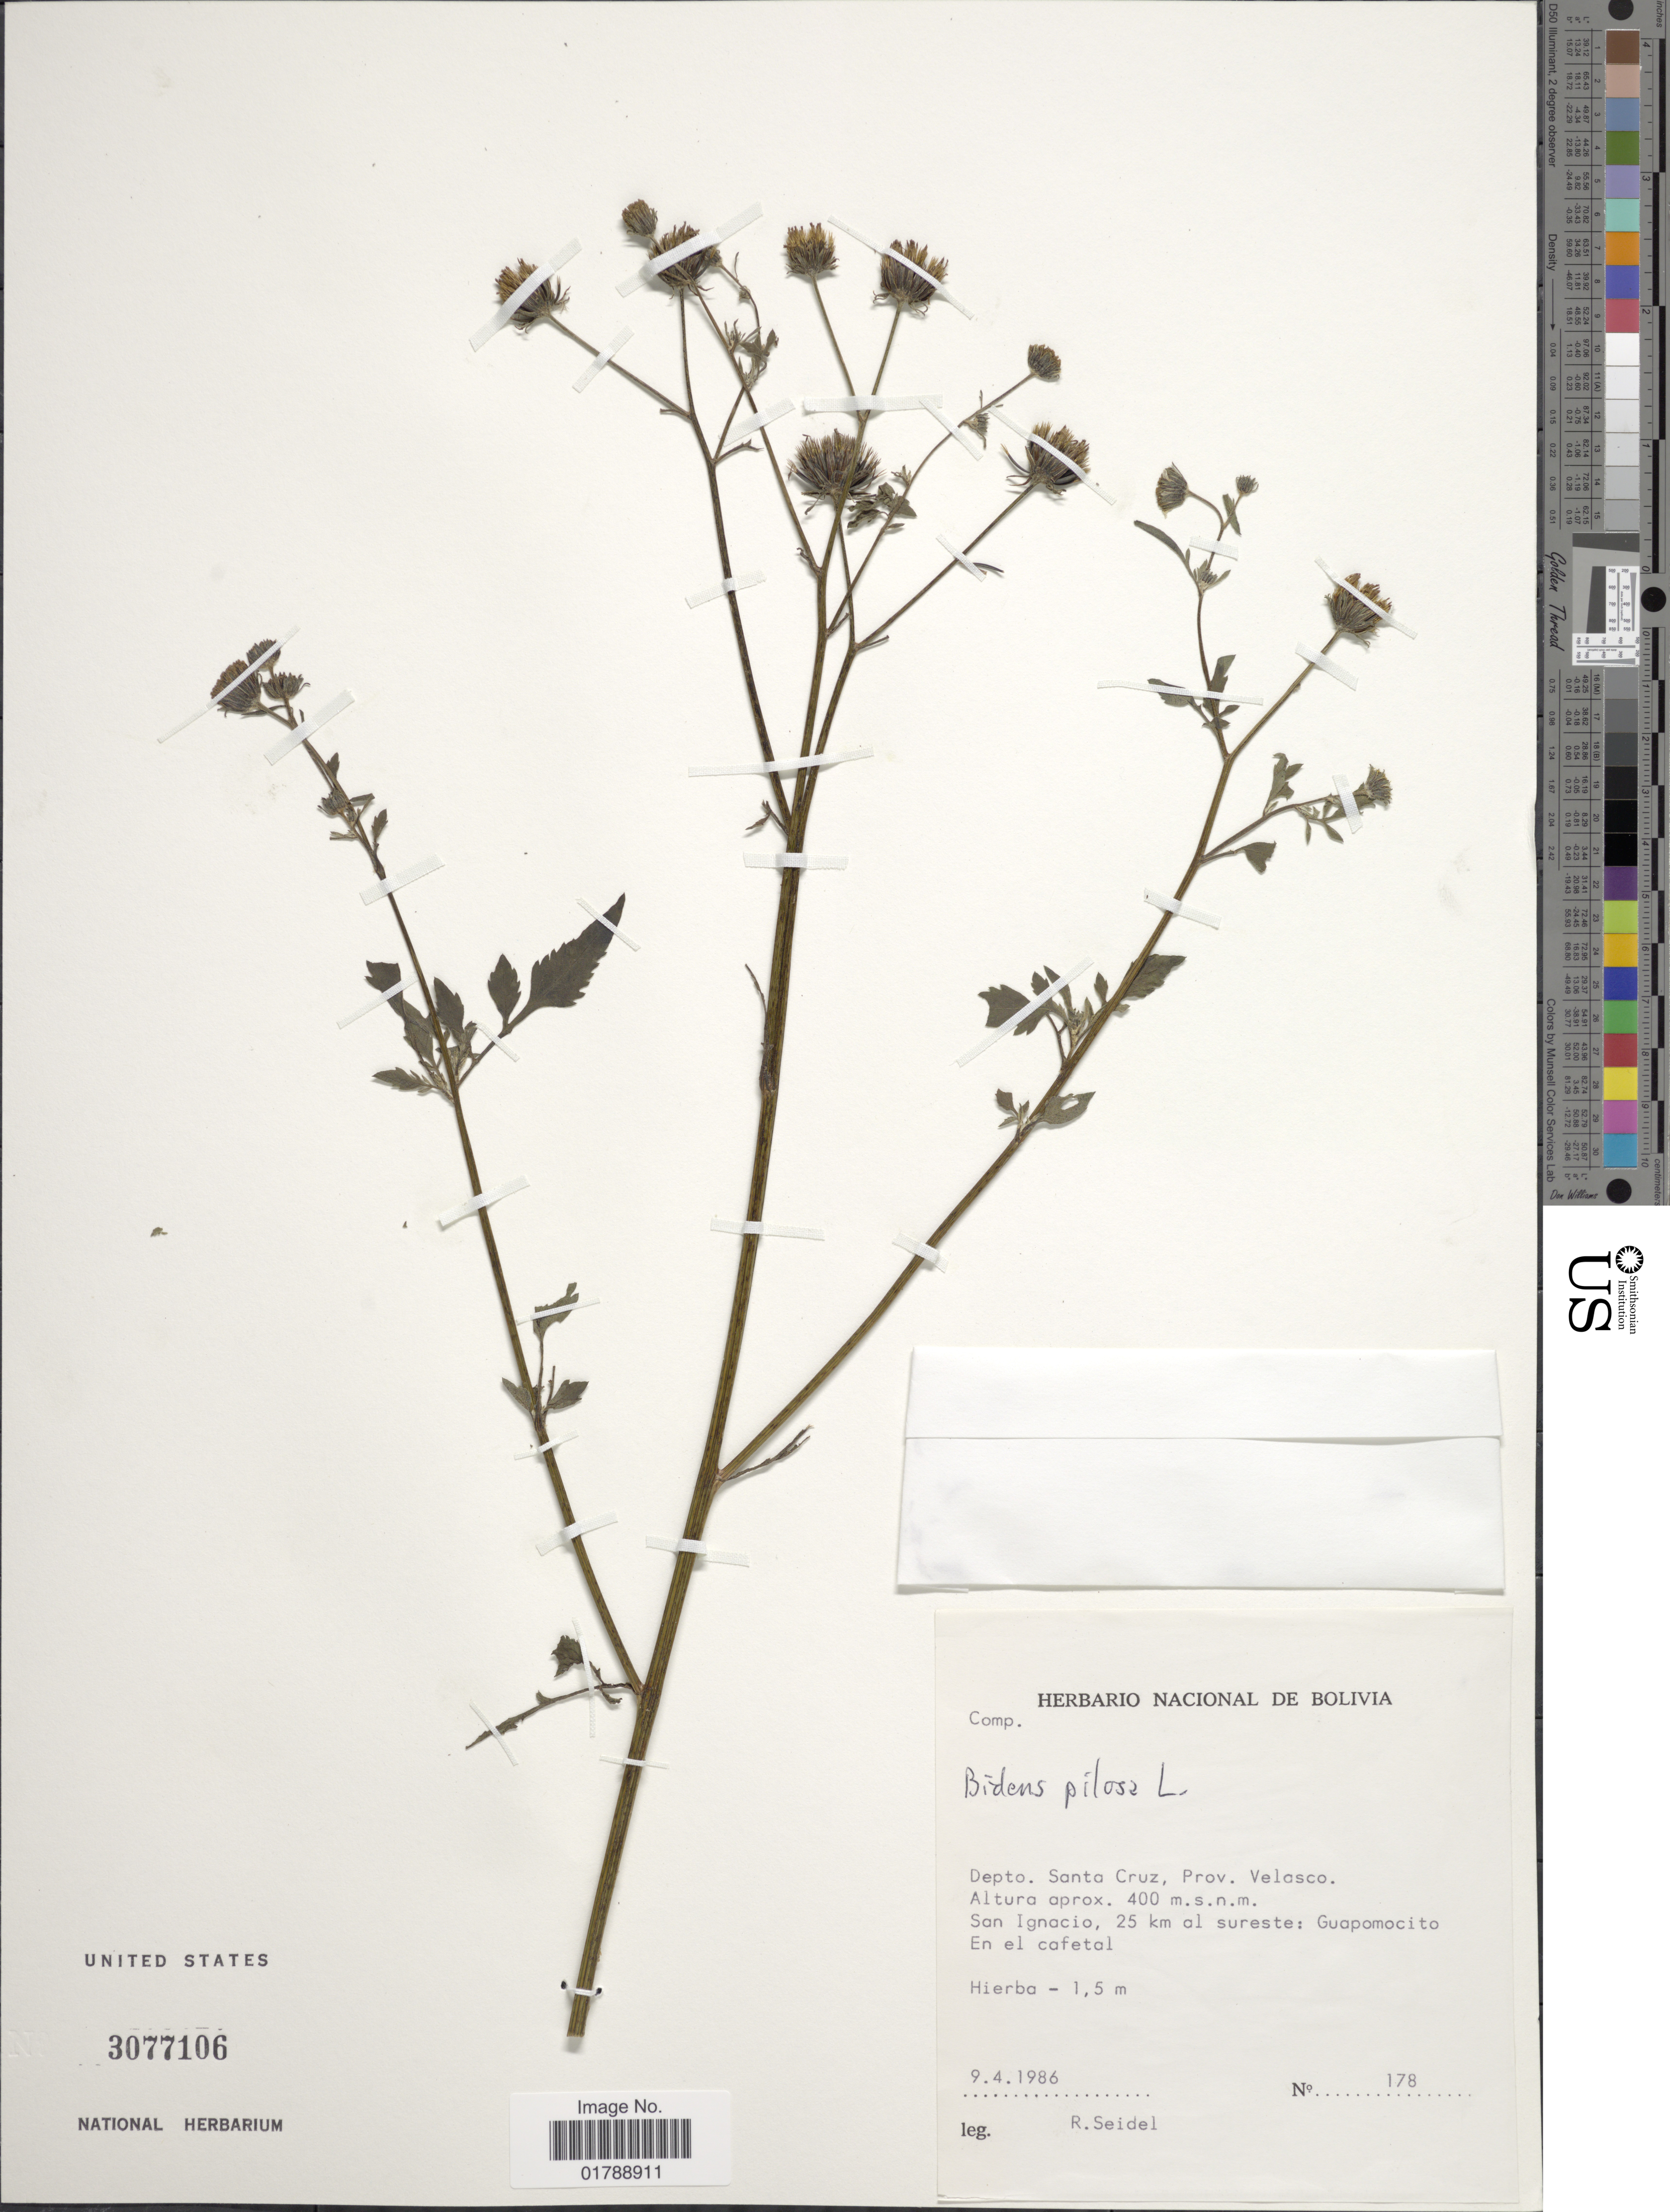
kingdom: Plantae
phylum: Tracheophyta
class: Magnoliopsida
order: Asterales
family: Asteraceae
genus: Bidens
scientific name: Bidens pilosa var. radiata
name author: (Sch. Bip.) J.A. Schmidt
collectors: R. Seidel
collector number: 178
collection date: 1986-04-09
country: Bolivia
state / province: Santa Cruz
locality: Prov. Velasco. San Ignacio, 25 km al sureste: Guapomocito. En el cafetal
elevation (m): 400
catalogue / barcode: US 3077106